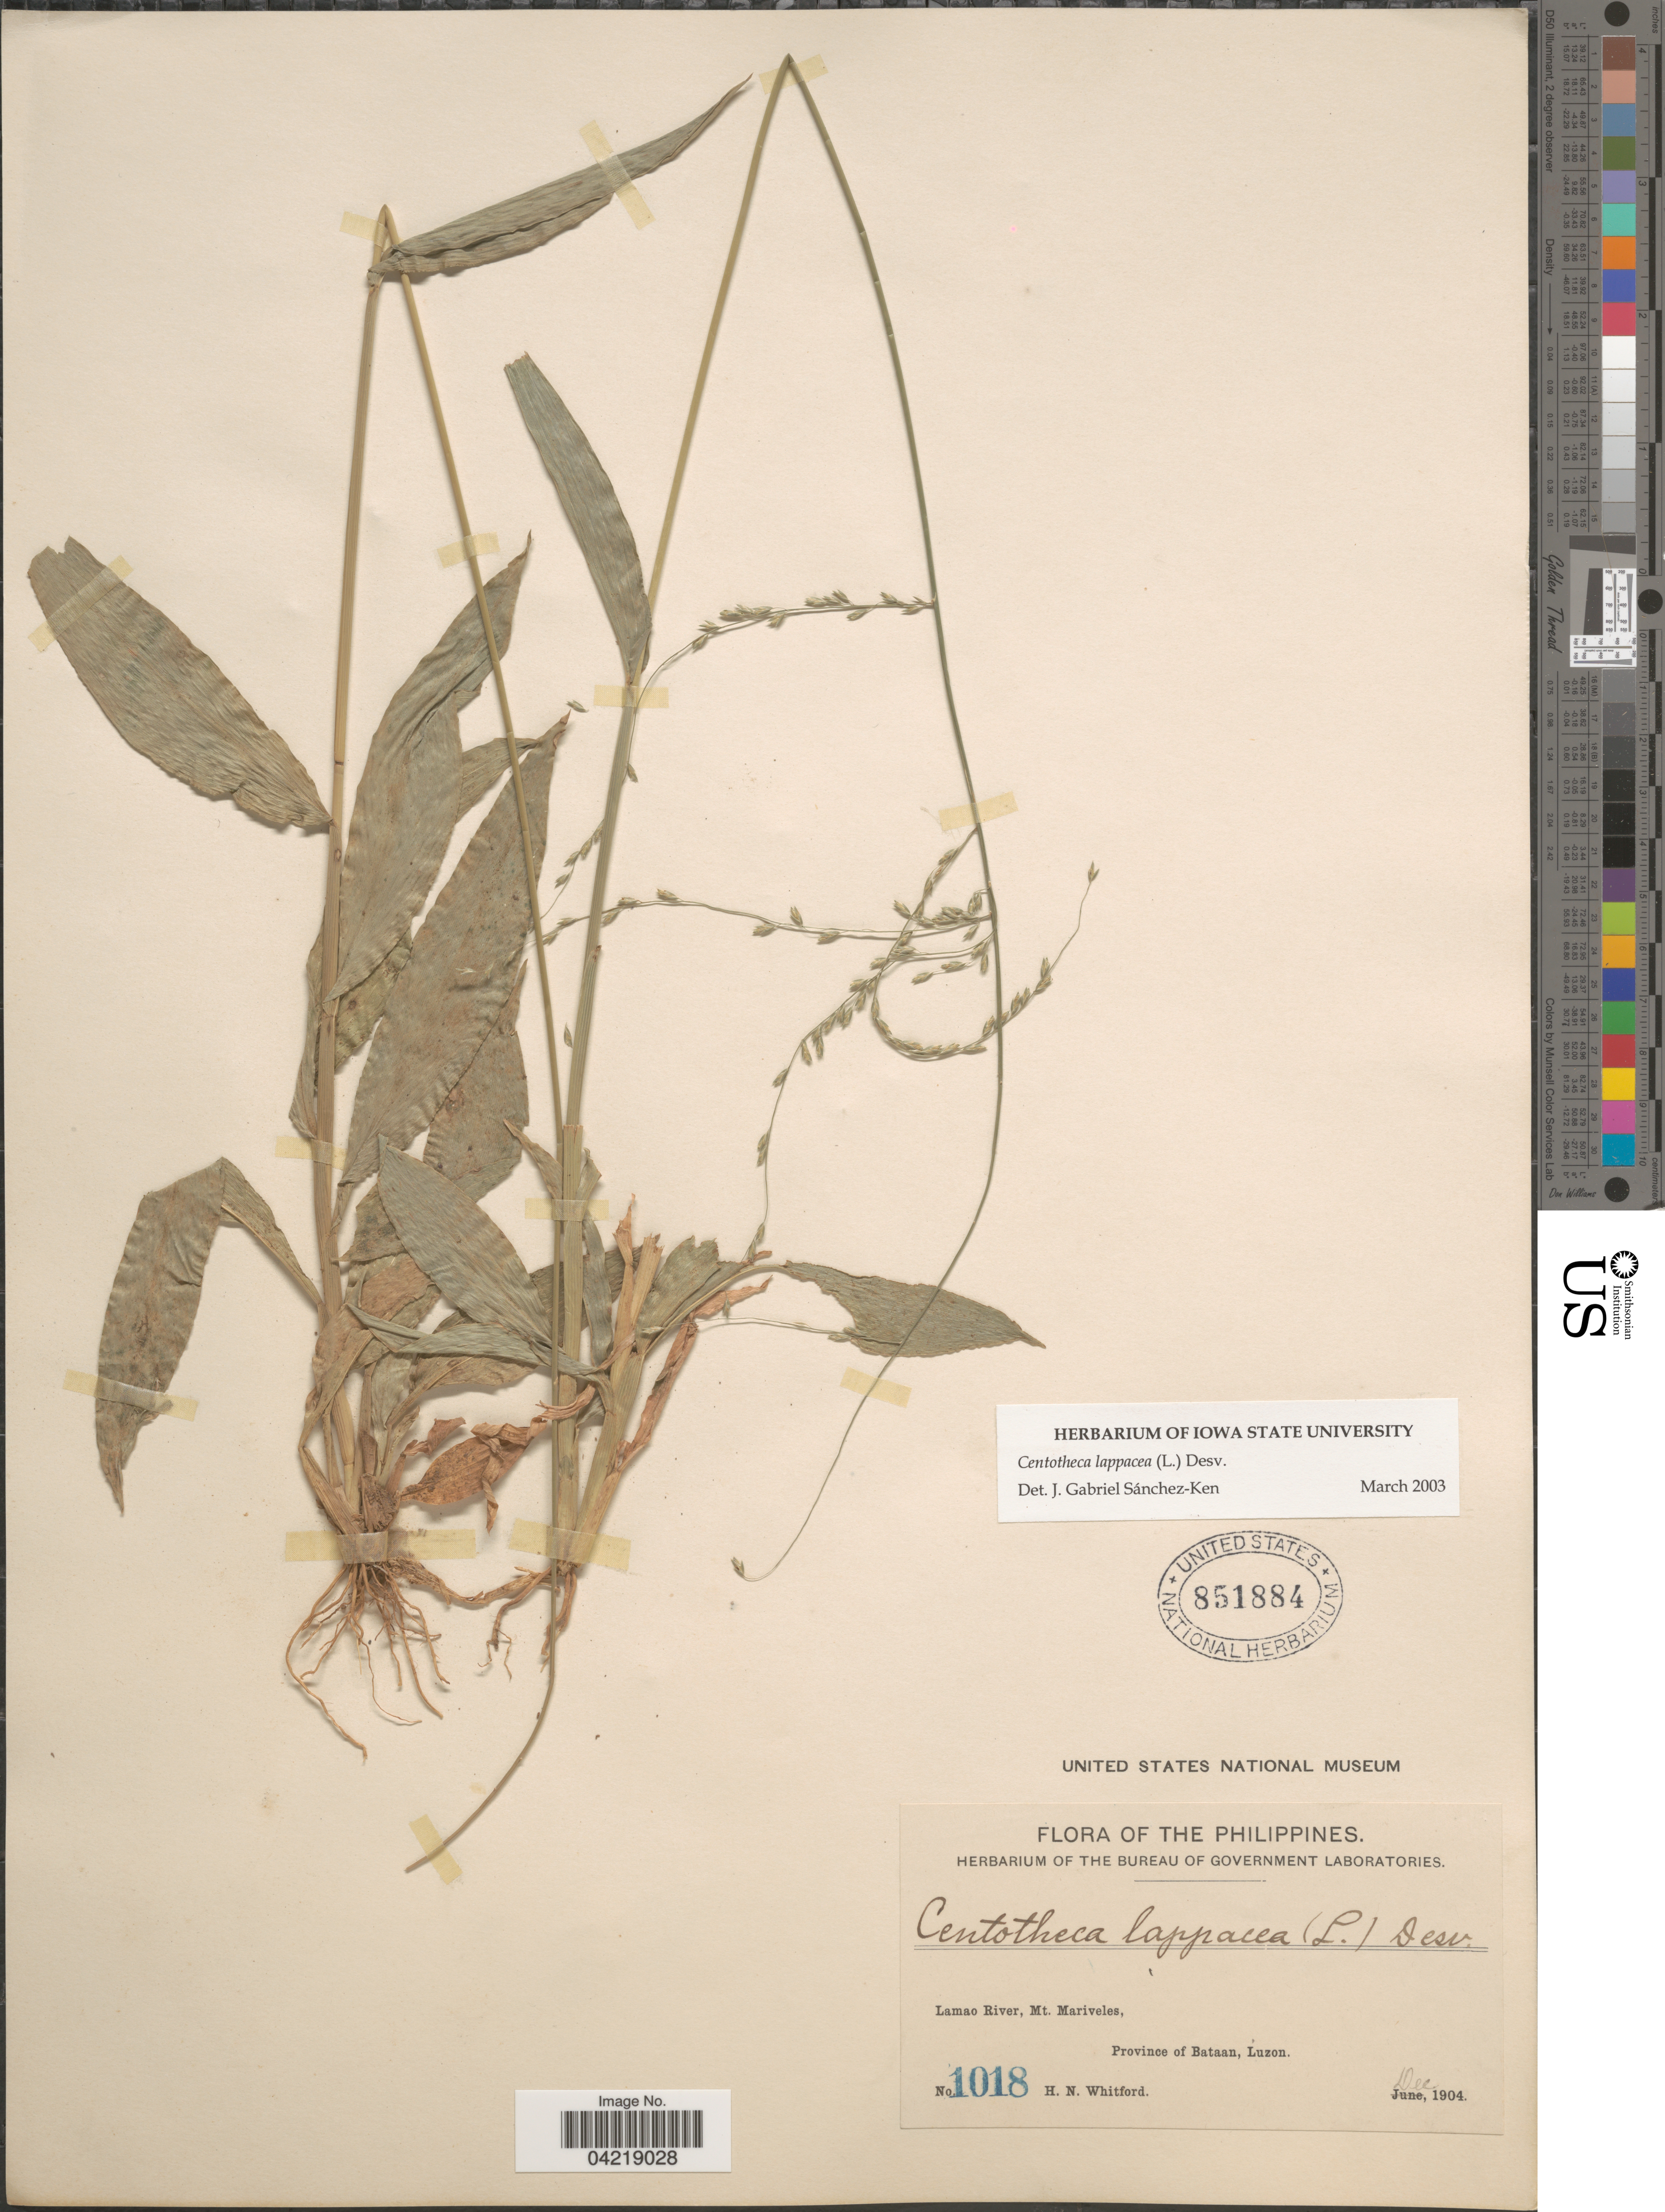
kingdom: Plantae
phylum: Tracheophyta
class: Liliopsida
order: Poales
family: Poaceae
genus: Centotheca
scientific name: Centotheca lappacea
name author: (L.) Desv.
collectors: H. N. Whitford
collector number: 1018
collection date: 1904-12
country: Philippines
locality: Lamao River, Mt. Mariveles. Province of Bataan, Luzon.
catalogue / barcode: US 851884